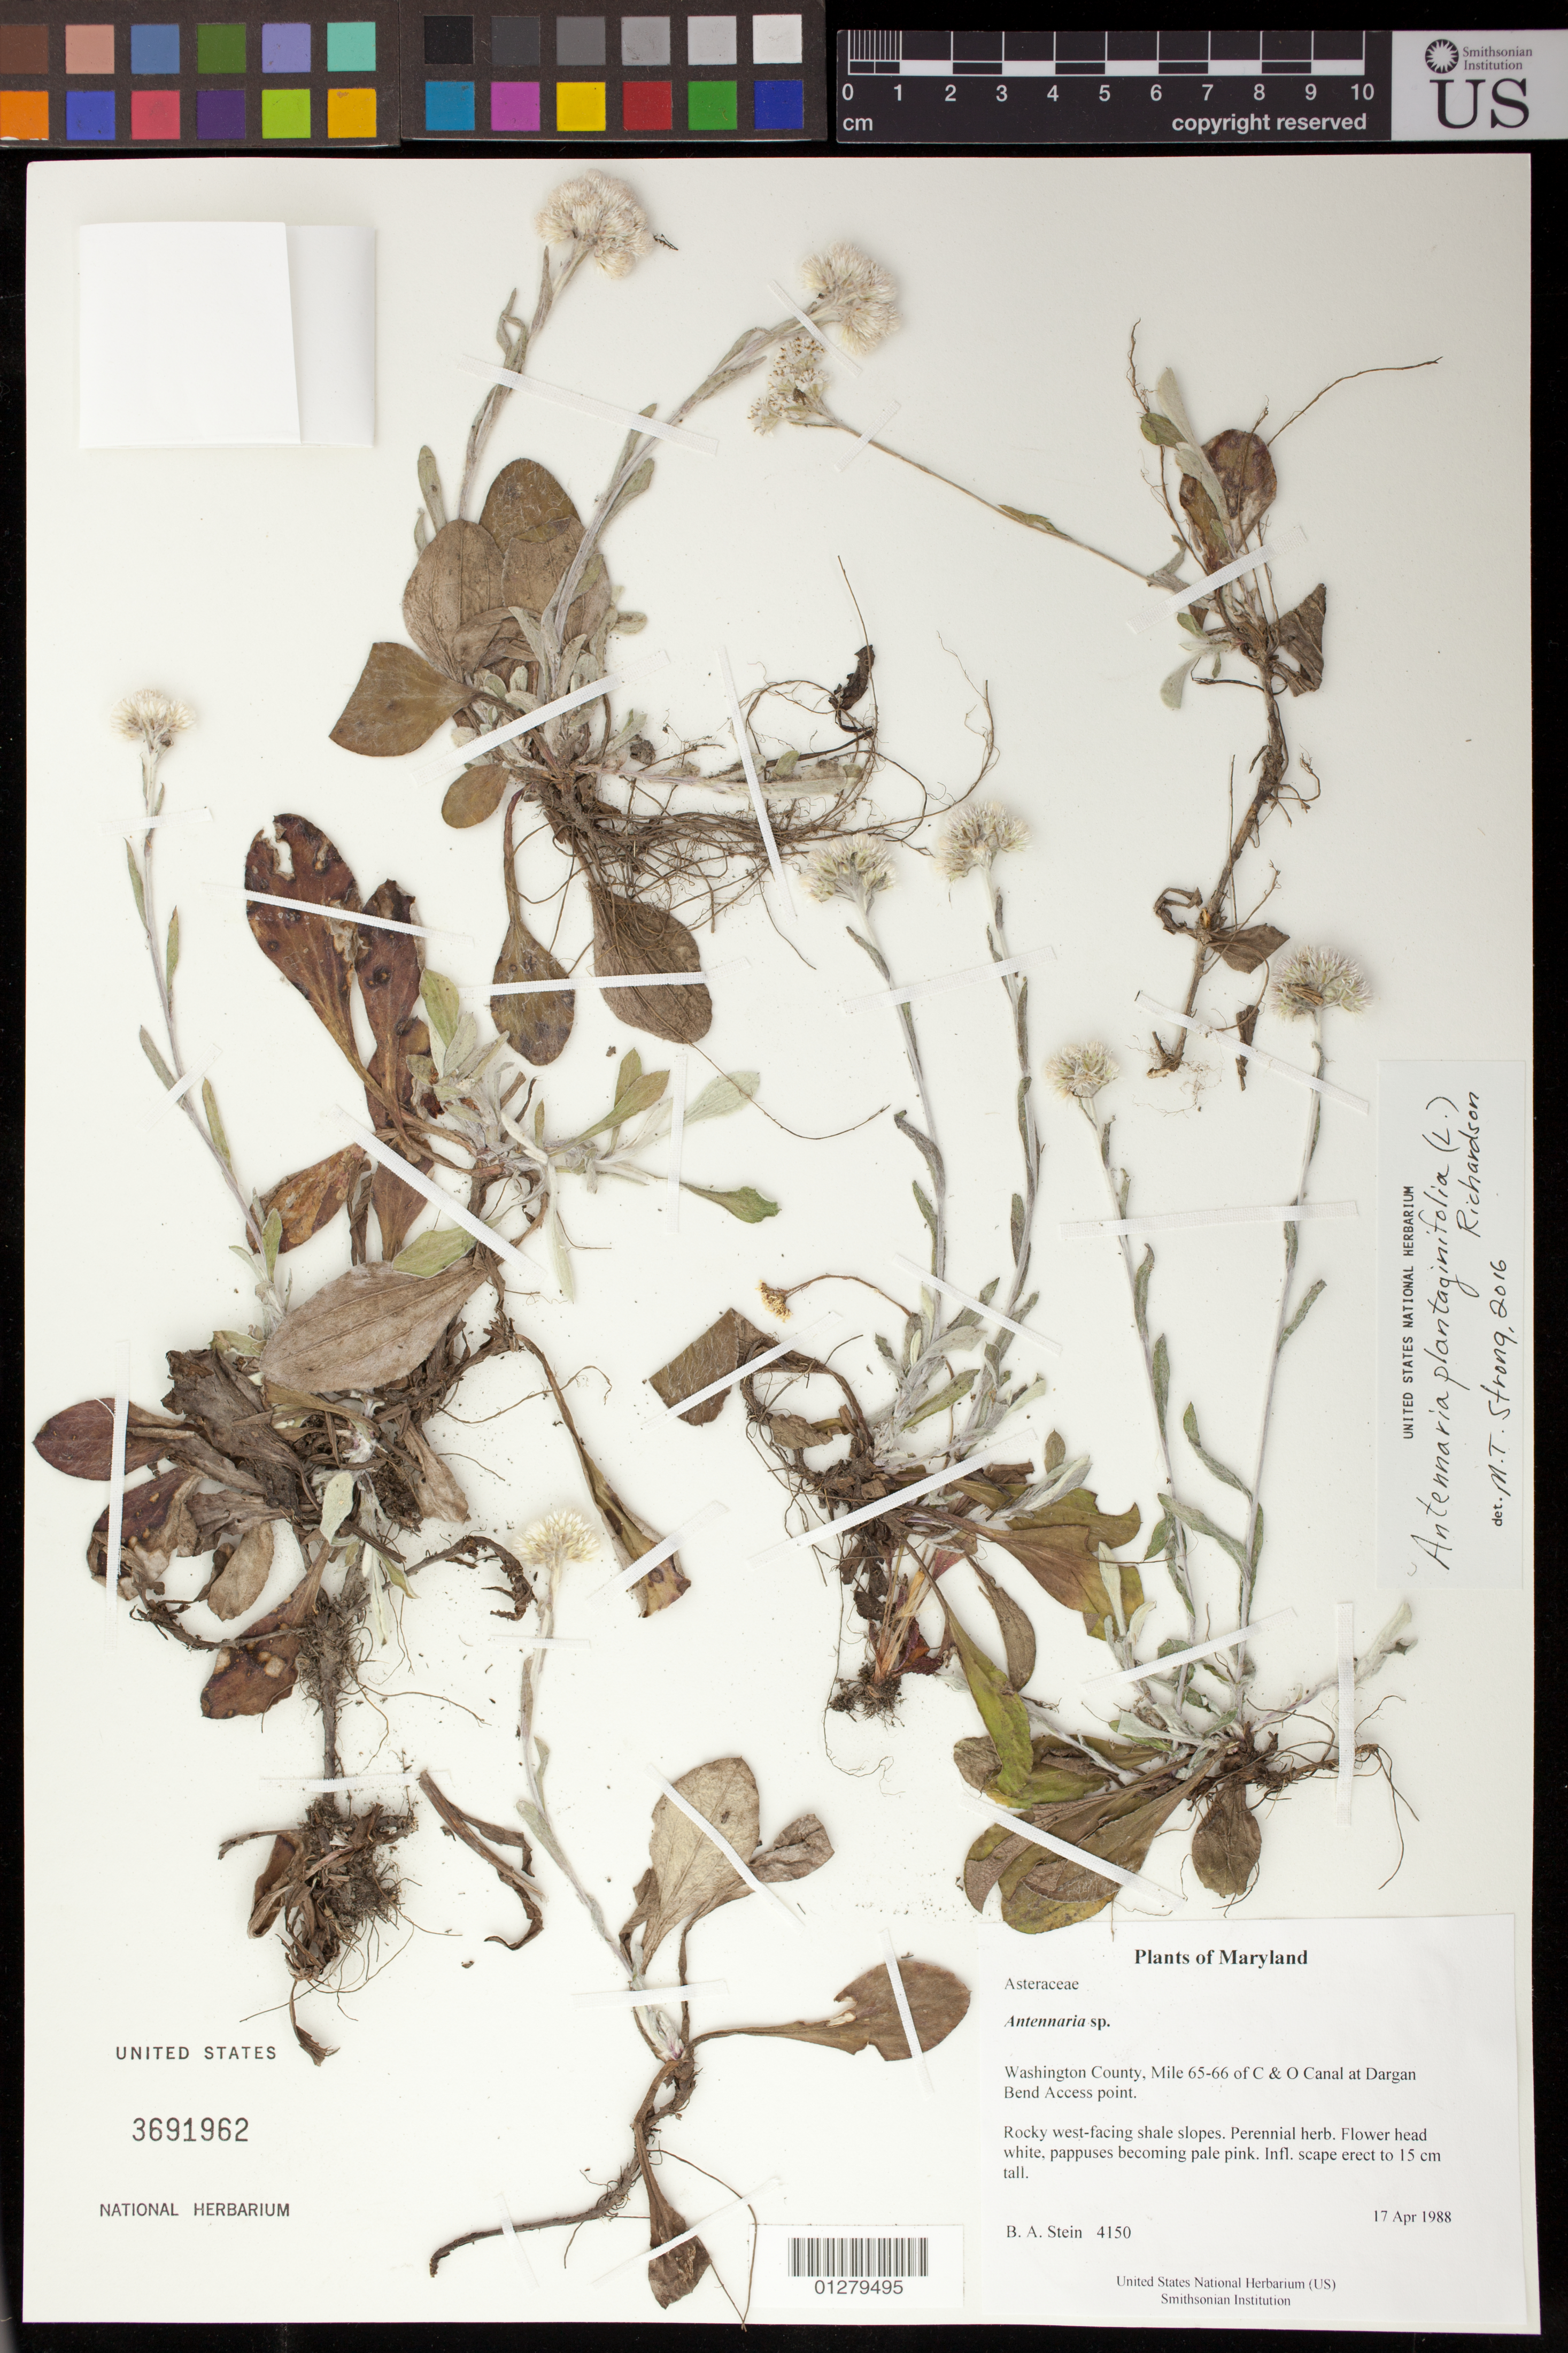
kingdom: Plantae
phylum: Tracheophyta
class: Magnoliopsida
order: Asterales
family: Asteraceae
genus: Antennaria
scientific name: Antennaria plantaginifolia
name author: (L.) Richardson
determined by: Strong, Mark T., (BOT), Smithsonian Institution - National Museum of Natural History (UNITED STATES)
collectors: B. A. Stein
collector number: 4150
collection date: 1988-04-17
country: United States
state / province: Maryland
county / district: Washington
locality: Mile 65-66 of C & O Canal at Dargan Bend Access point.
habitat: Rocky west-facing shale slopes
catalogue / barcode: US 3691962